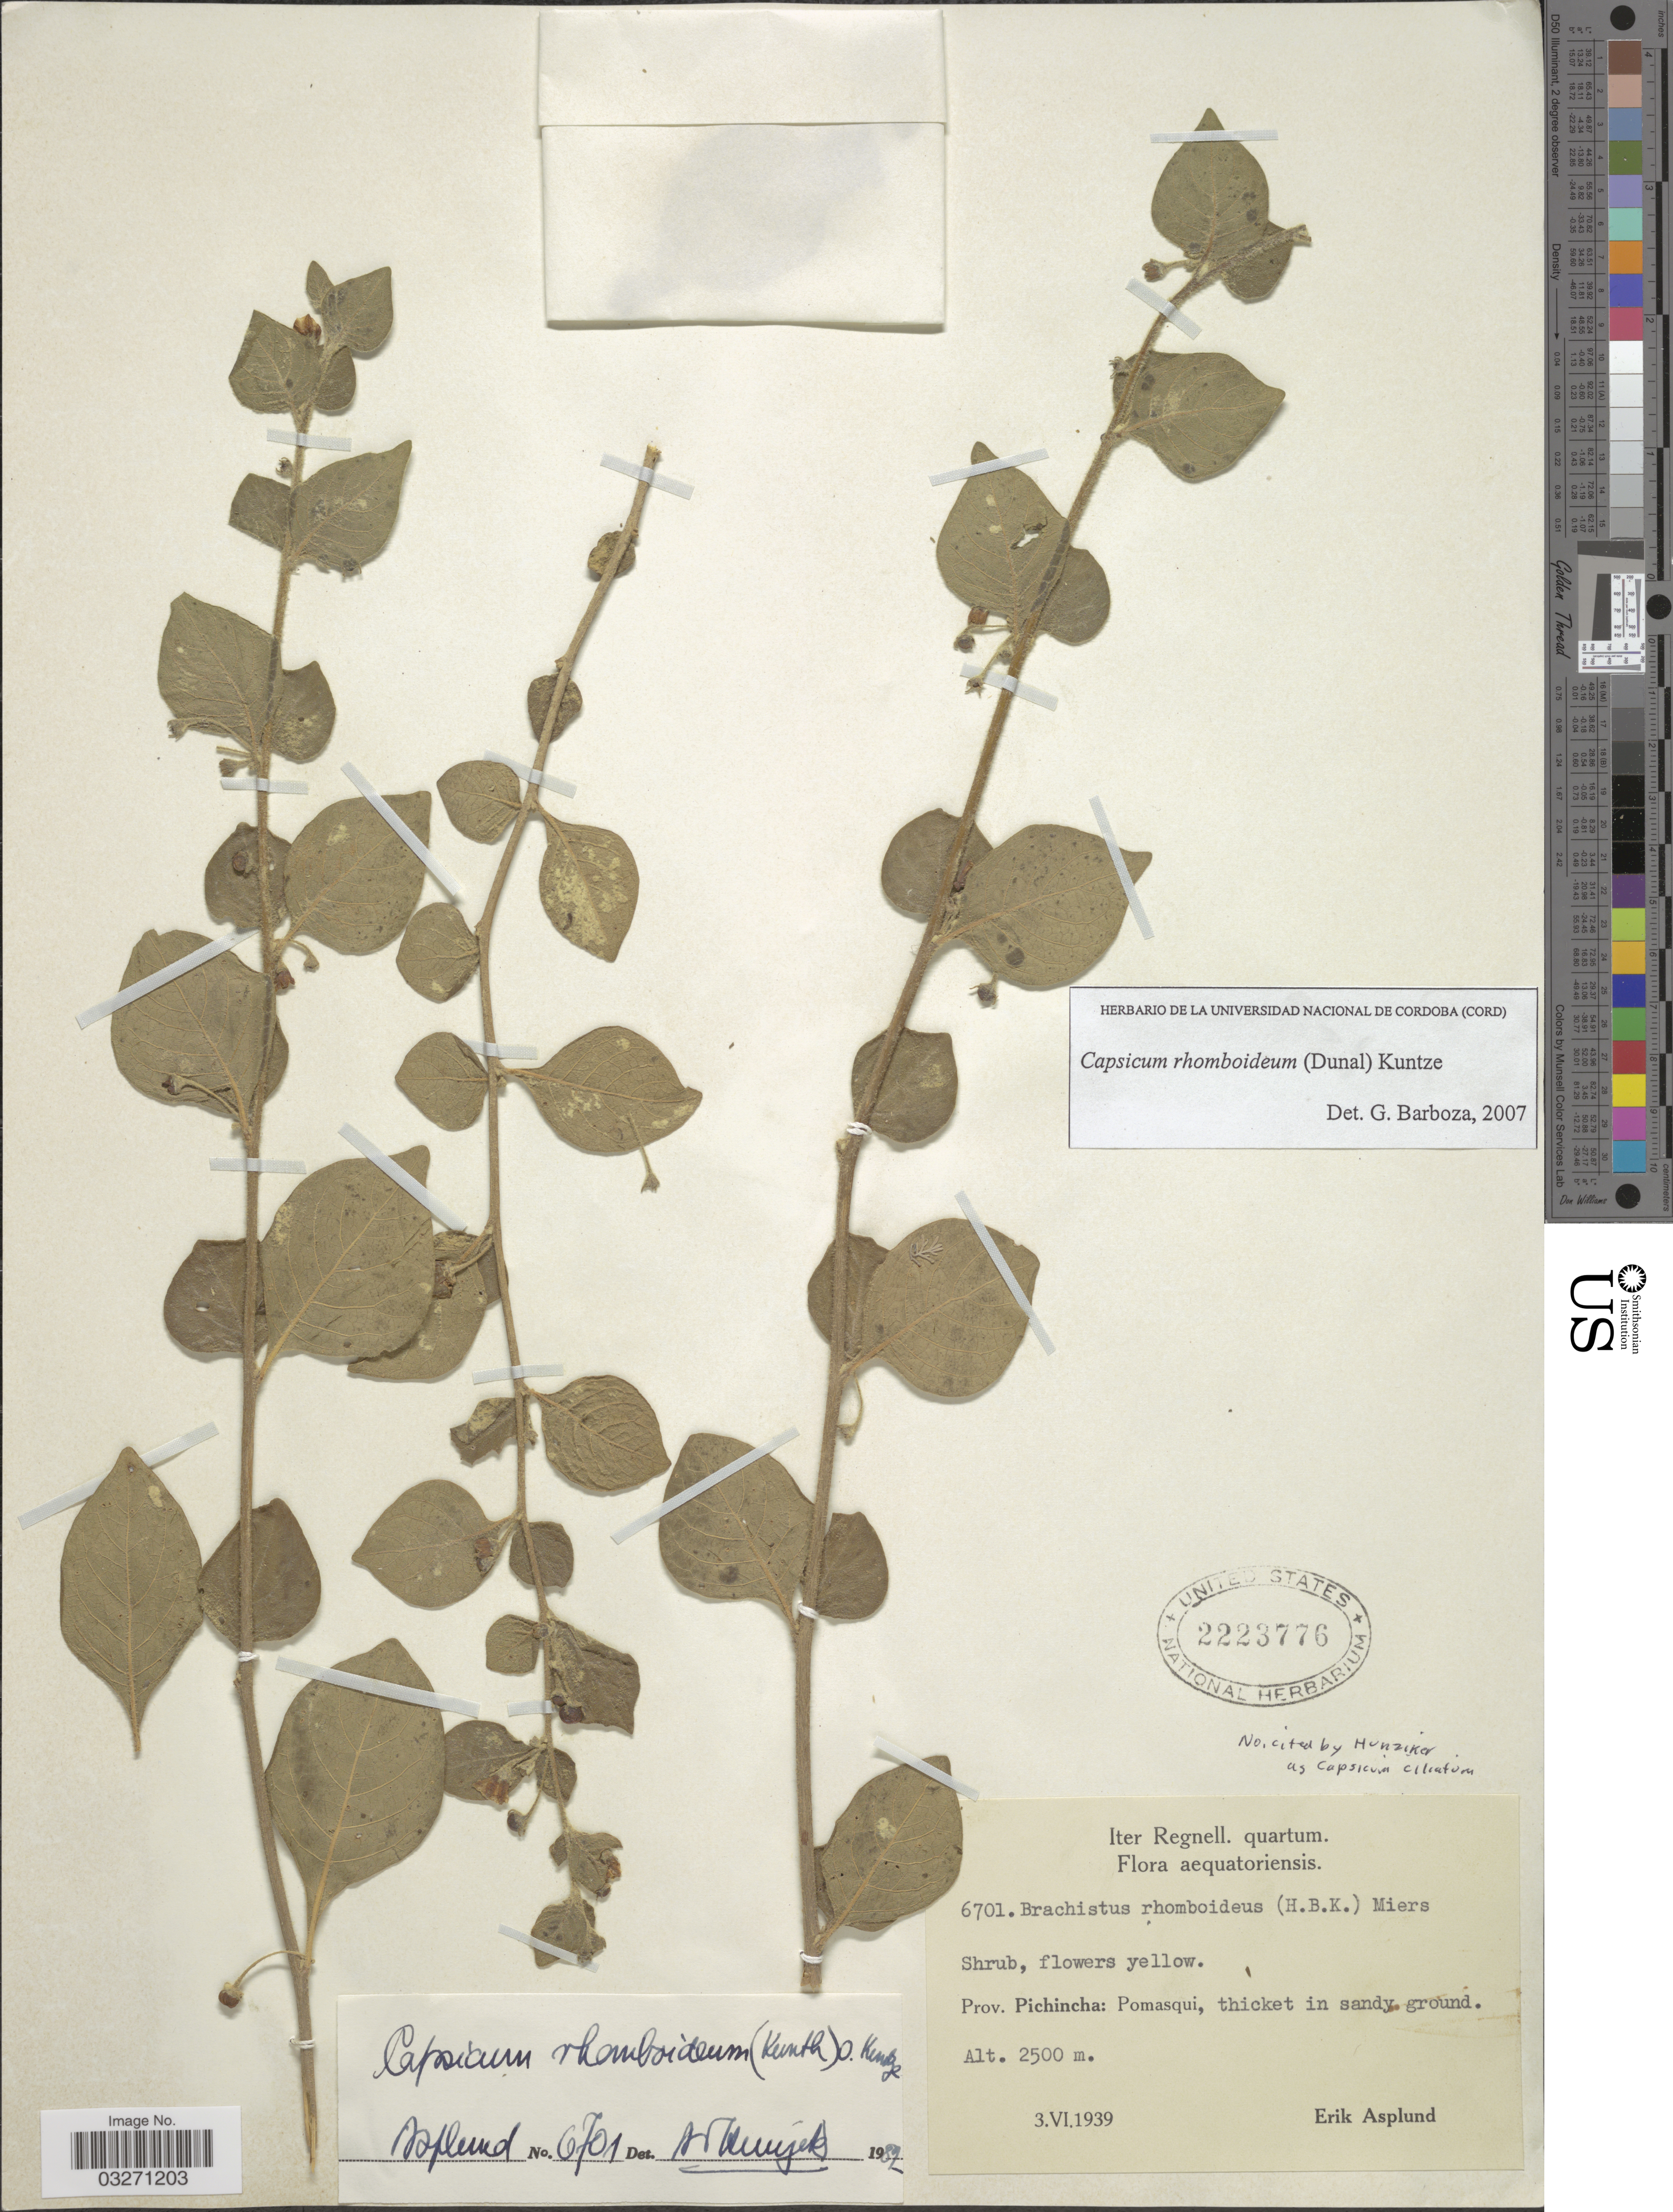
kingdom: Plantae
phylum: Tracheophyta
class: Magnoliopsida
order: Solanales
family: Solanaceae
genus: Capsicum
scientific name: Capsicum rhomboideum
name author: (Humb. & Bonpl. ex Dunal) Kuntze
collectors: E. Asplund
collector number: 6701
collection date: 1939-06-03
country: Ecuador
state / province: Pichincha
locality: Pomasqui.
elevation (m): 2500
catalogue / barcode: US 2223776